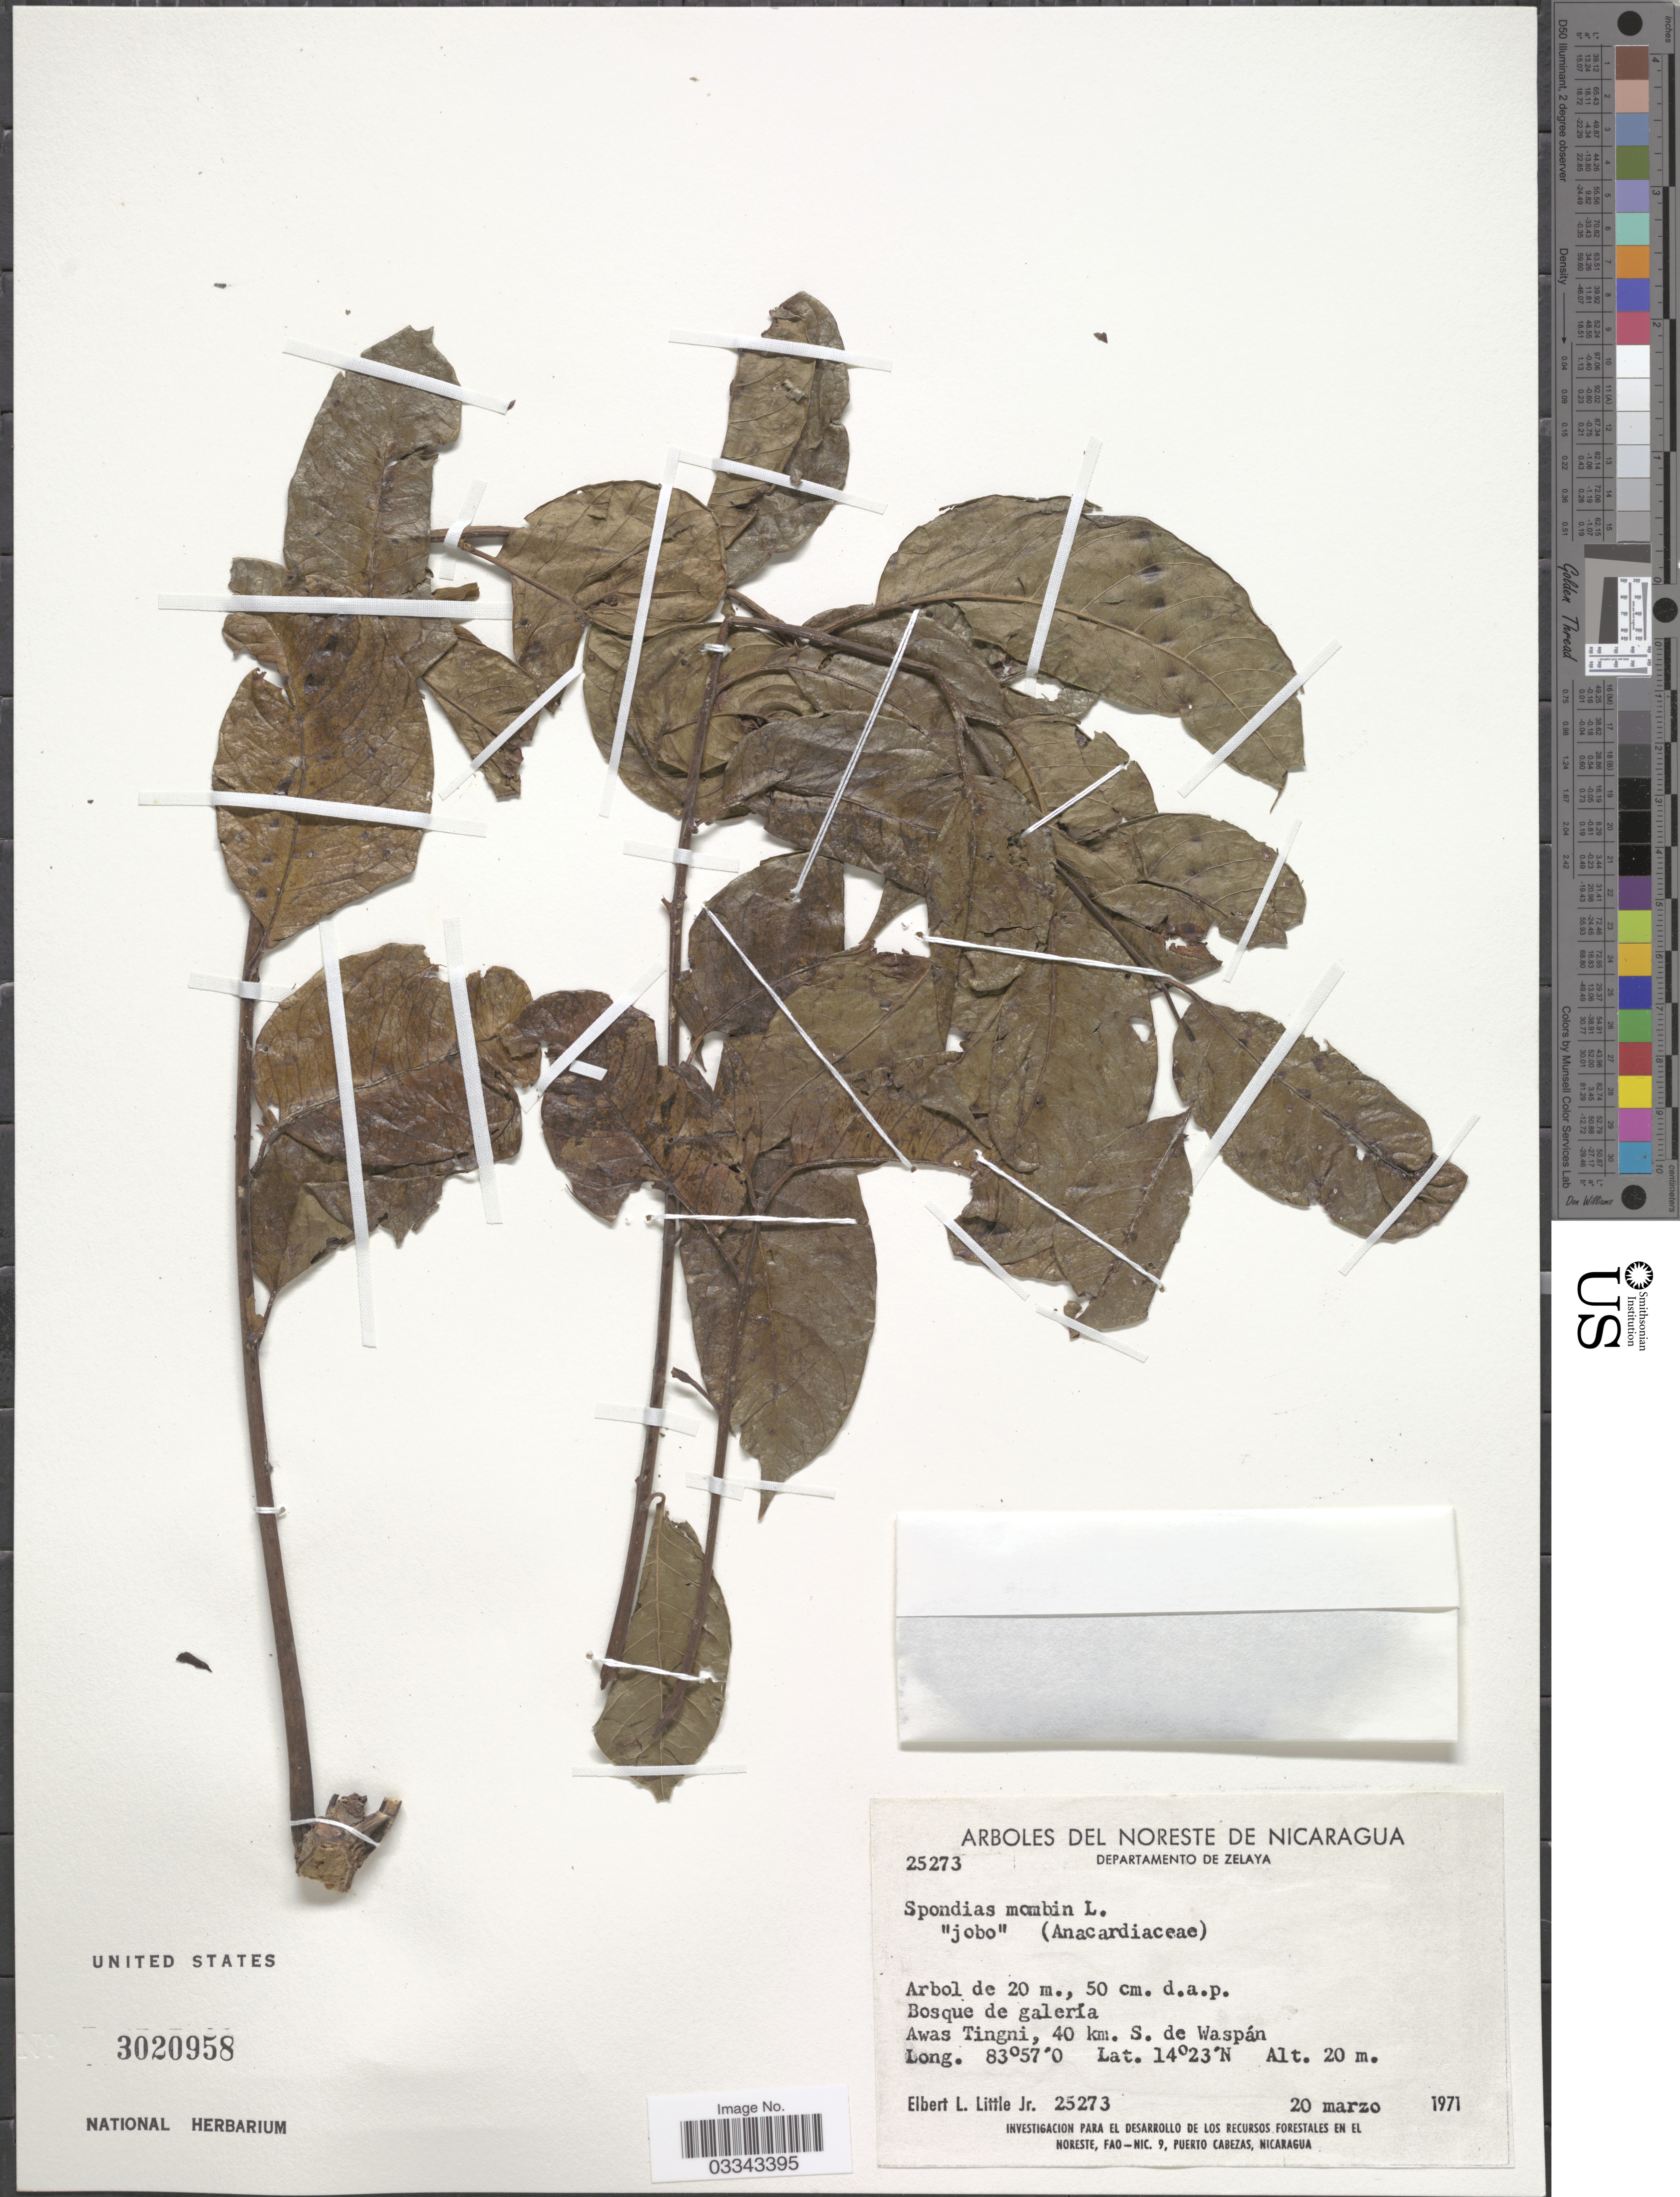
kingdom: Plantae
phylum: Tracheophyta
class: Magnoliopsida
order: Sapindales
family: Anacardiaceae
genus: Spondias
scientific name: Spondias mombin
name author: L.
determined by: Mitchell, John D.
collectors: E. L. Little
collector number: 25273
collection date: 1971-03-20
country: Nicaragua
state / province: Atlántico Norte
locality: Del Noreste de Nicaragua. Departamento de Zelaya. Bosque de galería Awas Tingni, 40 km. S. de Waspán.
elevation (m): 20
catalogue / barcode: US 3020958